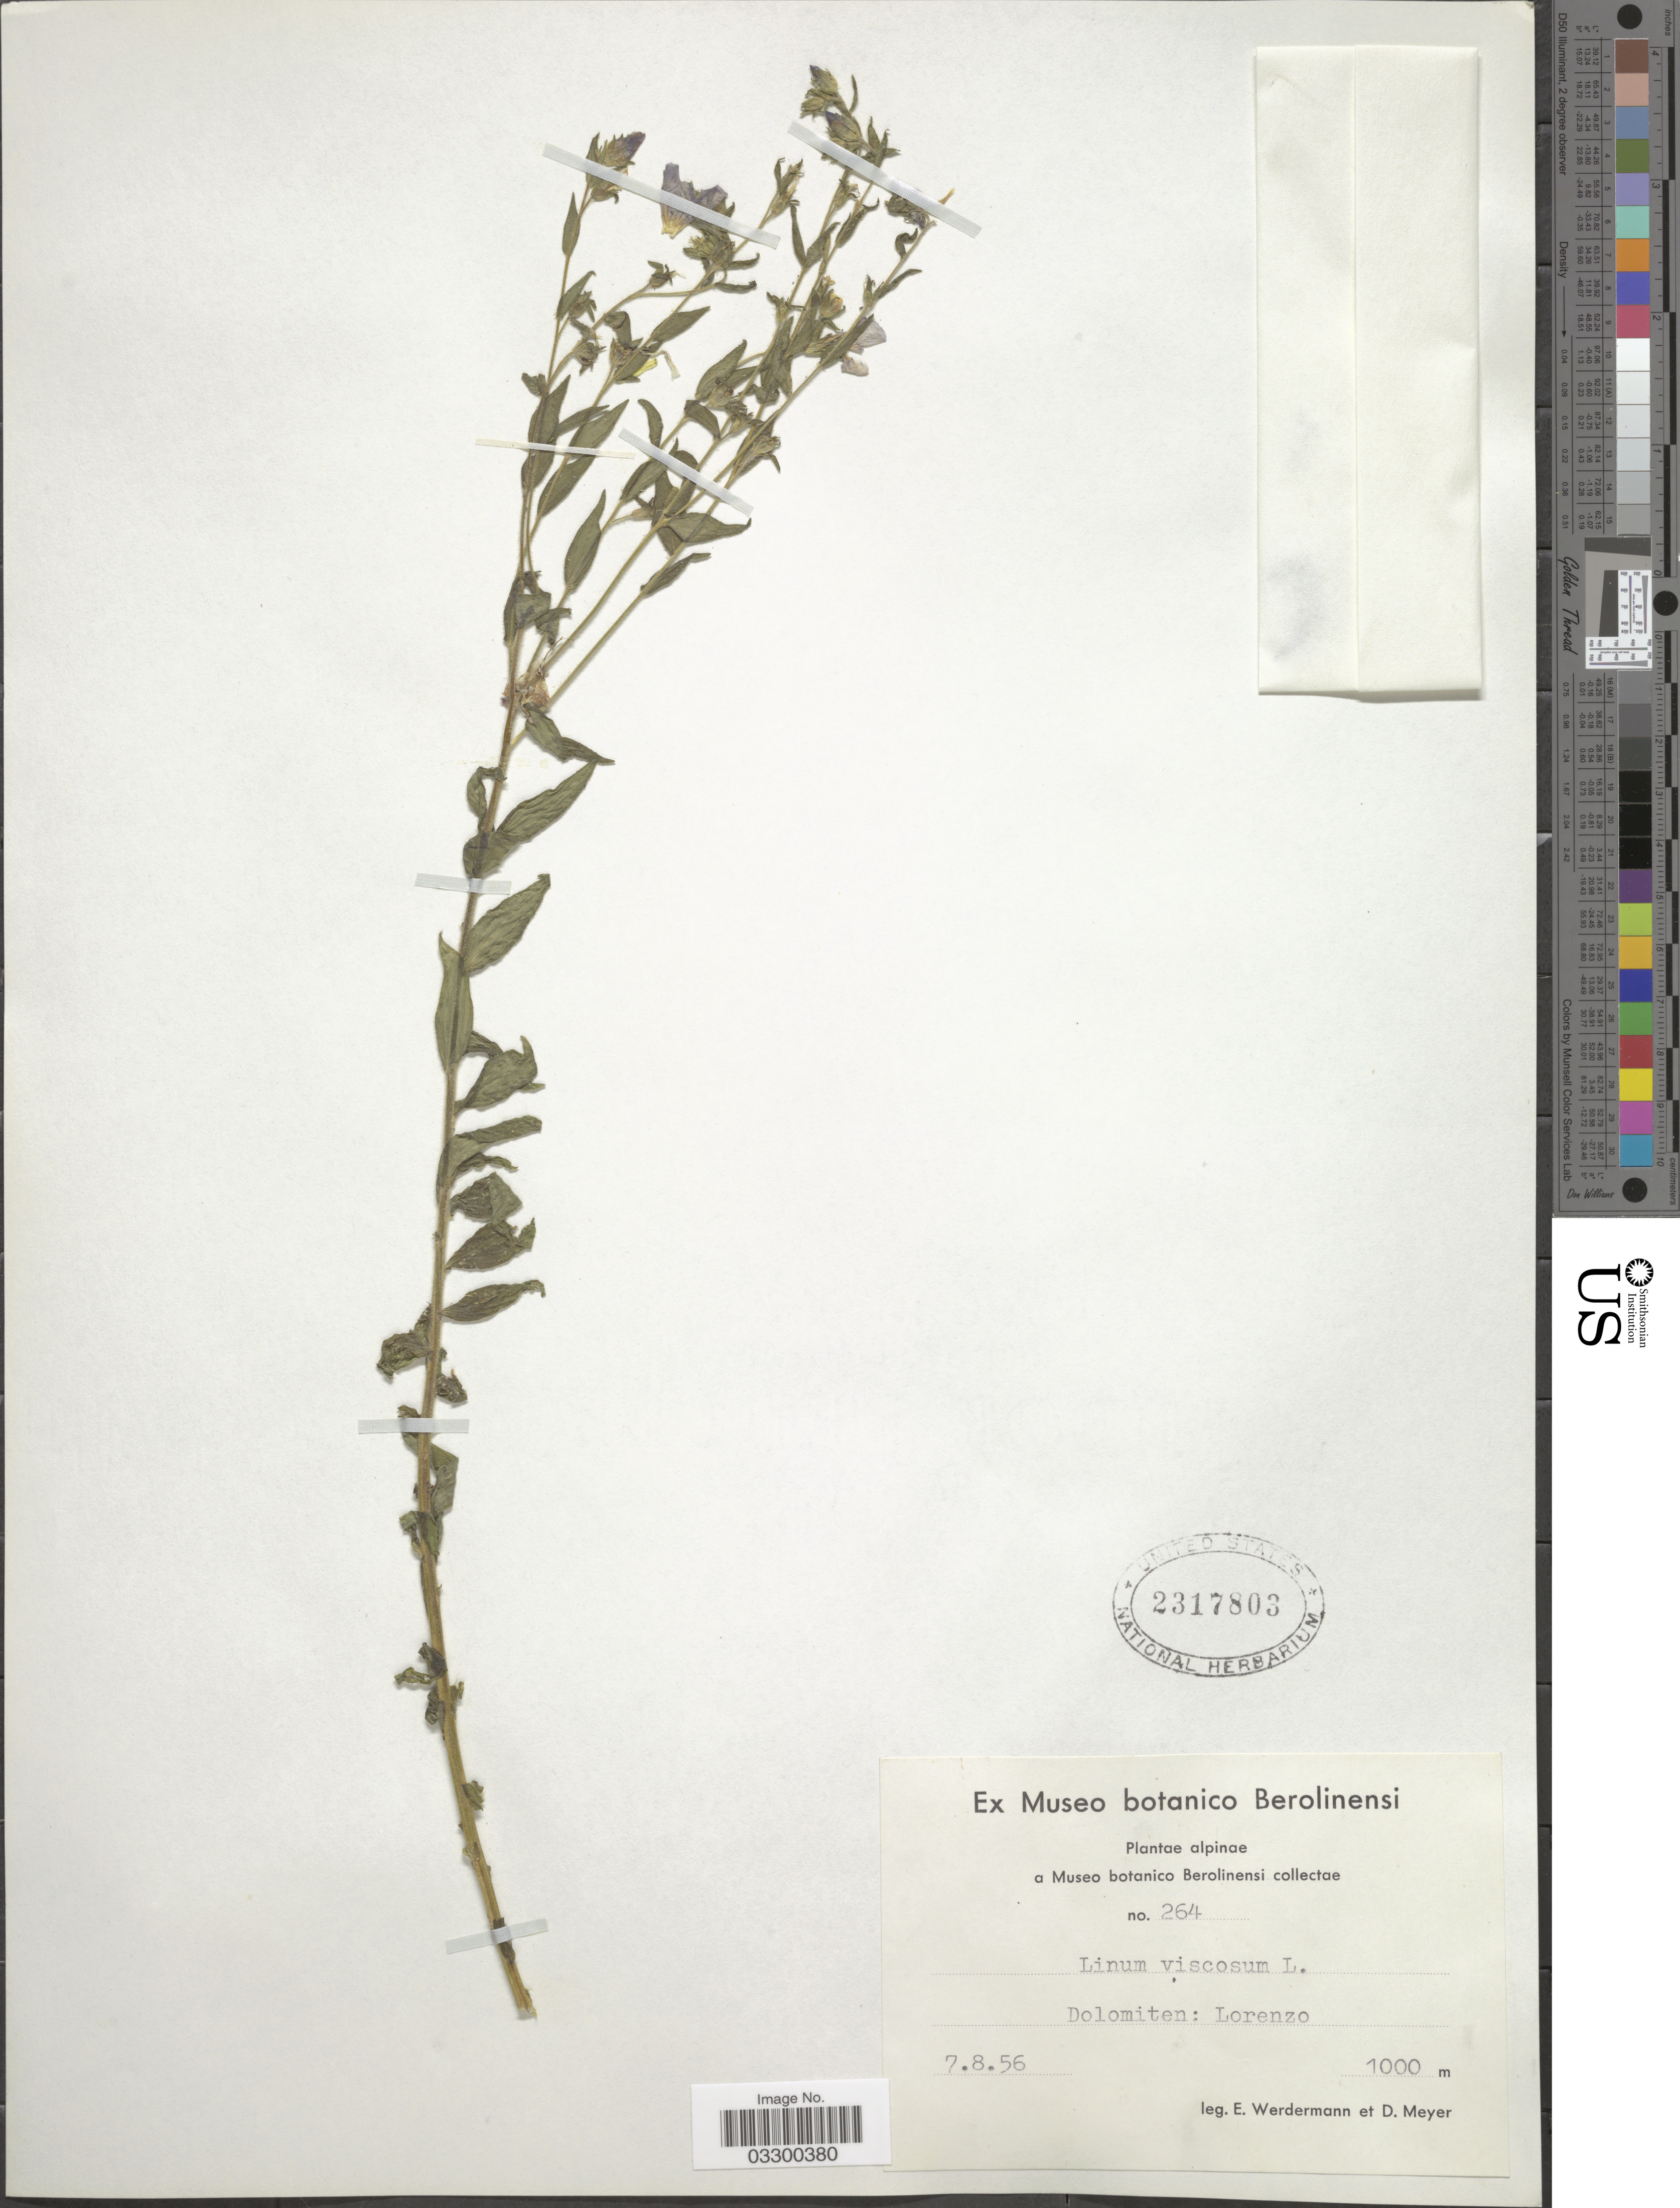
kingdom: Plantae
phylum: Tracheophyta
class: Magnoliopsida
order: Malpighiales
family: Linaceae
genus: Linum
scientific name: Linum viscosum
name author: L.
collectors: E. Werdermann & D. Meyer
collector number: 264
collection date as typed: Transcribed d/m/y: 7/8/56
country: Italy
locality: Dolomiten: Lorenzo.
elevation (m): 1000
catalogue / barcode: US 2317803